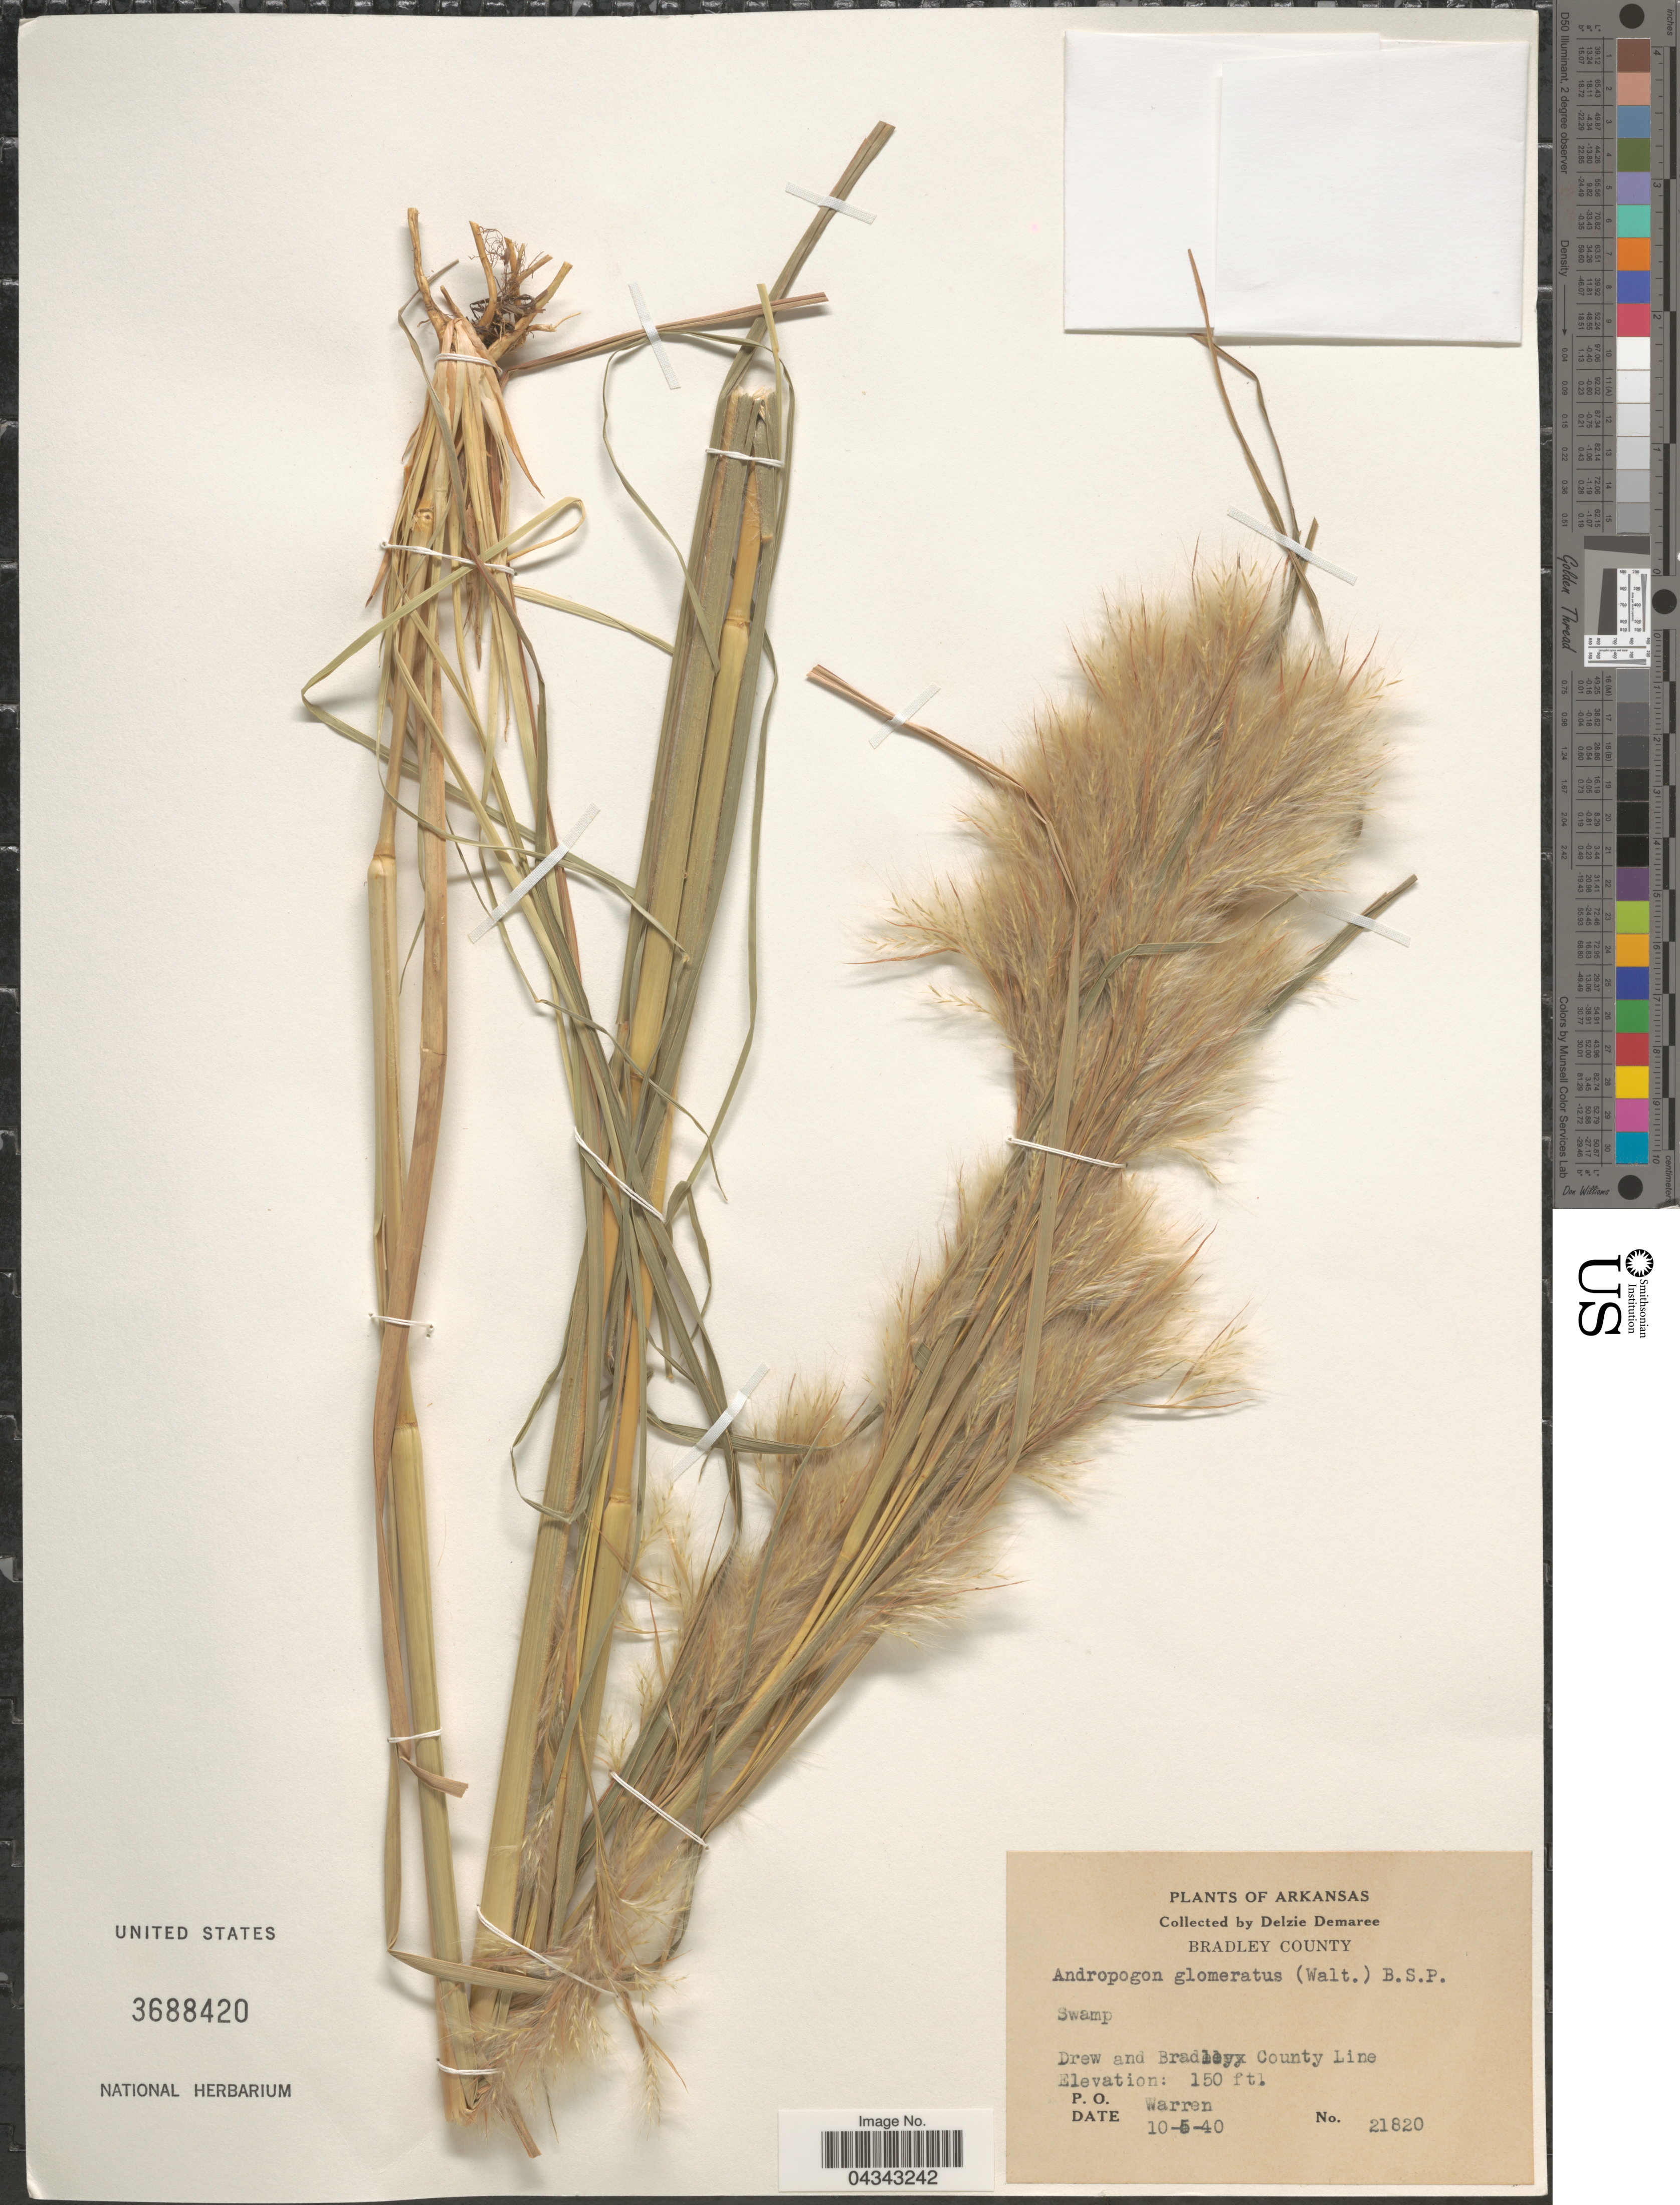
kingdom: Plantae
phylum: Tracheophyta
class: Liliopsida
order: Poales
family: Poaceae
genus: Andropogon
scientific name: Andropogon glomeratus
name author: (Walter) Britton, Stearns & Poggenb.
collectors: D. Demaree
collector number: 21820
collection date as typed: Transcribed d/m/y: 5/10/40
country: United States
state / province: Arkansas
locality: Bradley County. Drew and Bradley County Line. P.O. Warren.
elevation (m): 46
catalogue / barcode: US 3688420